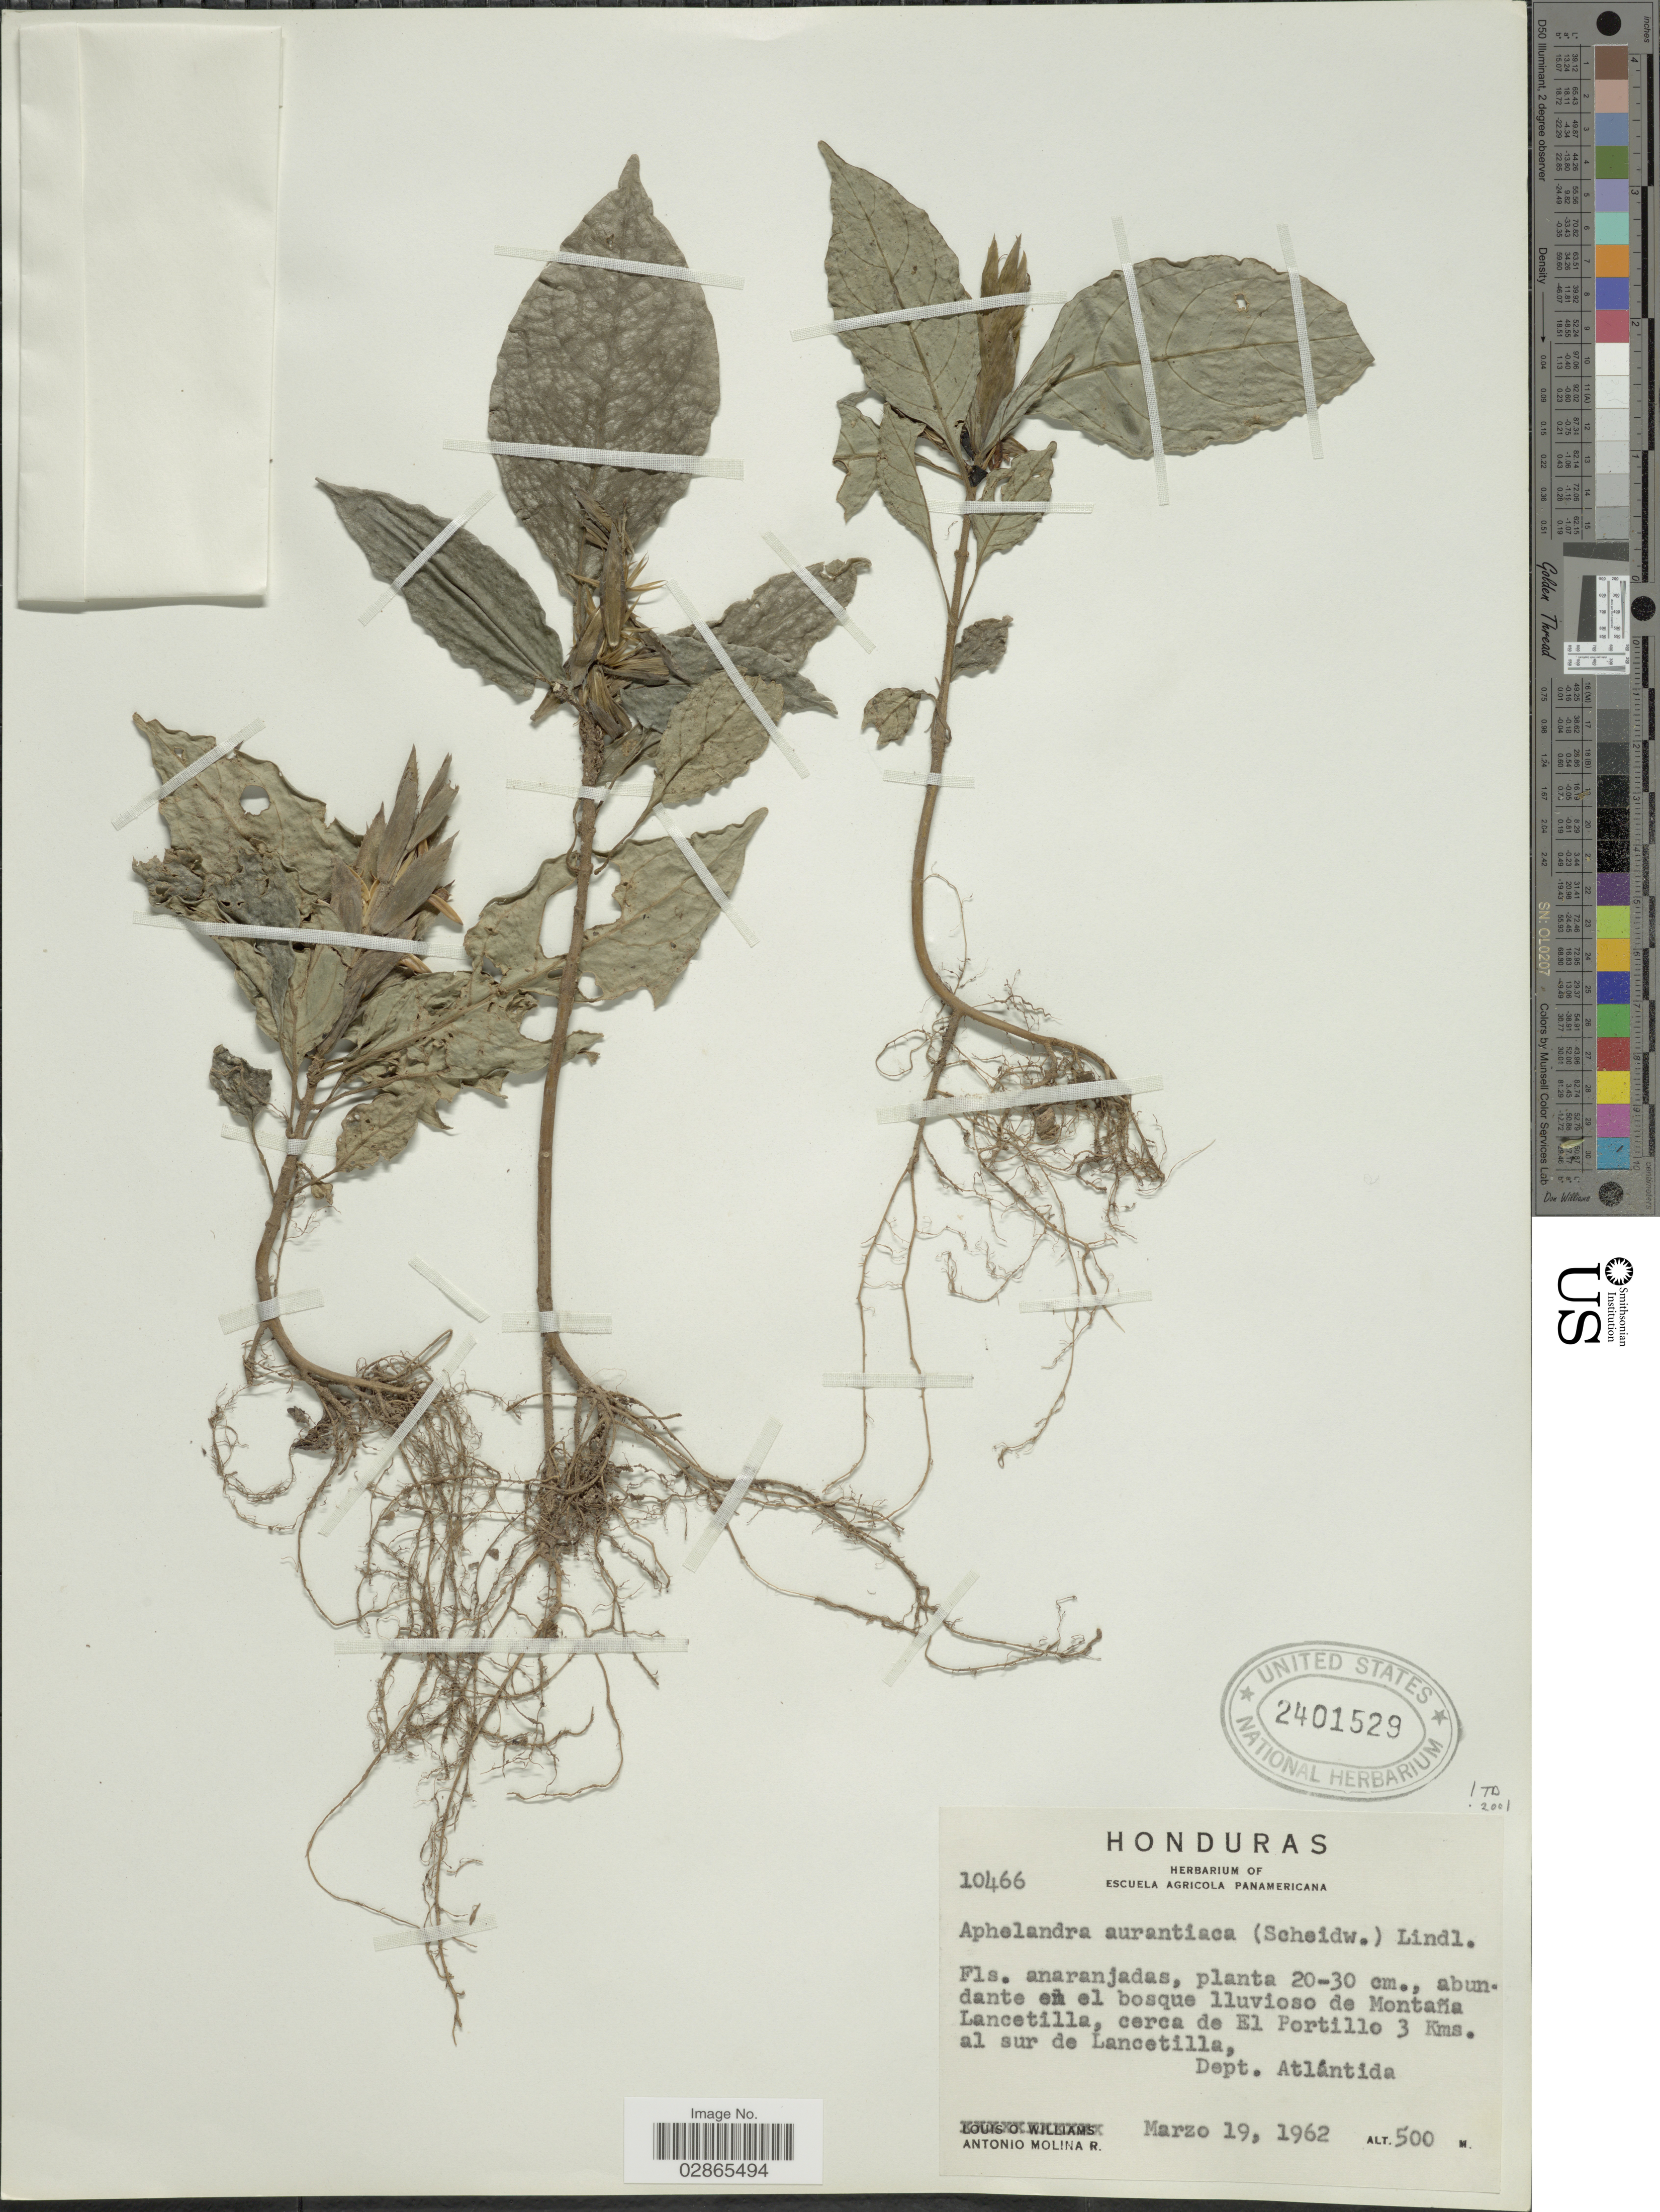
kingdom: Plantae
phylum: Tracheophyta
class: Magnoliopsida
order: Lamiales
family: Acanthaceae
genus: Aphelandra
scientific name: Aphelandra aurantiaca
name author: (Scheidw.) Lindl.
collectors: A. Molina R.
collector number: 10466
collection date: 1962-03-19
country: Honduras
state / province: Atlántida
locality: Abundante en el bosque lluvioso de Montaña Lancetilla, cerca de El Portillo 2 Kms. al sur de Lancetilla, Dept. Atlántida.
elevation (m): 500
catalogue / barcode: US 2401529